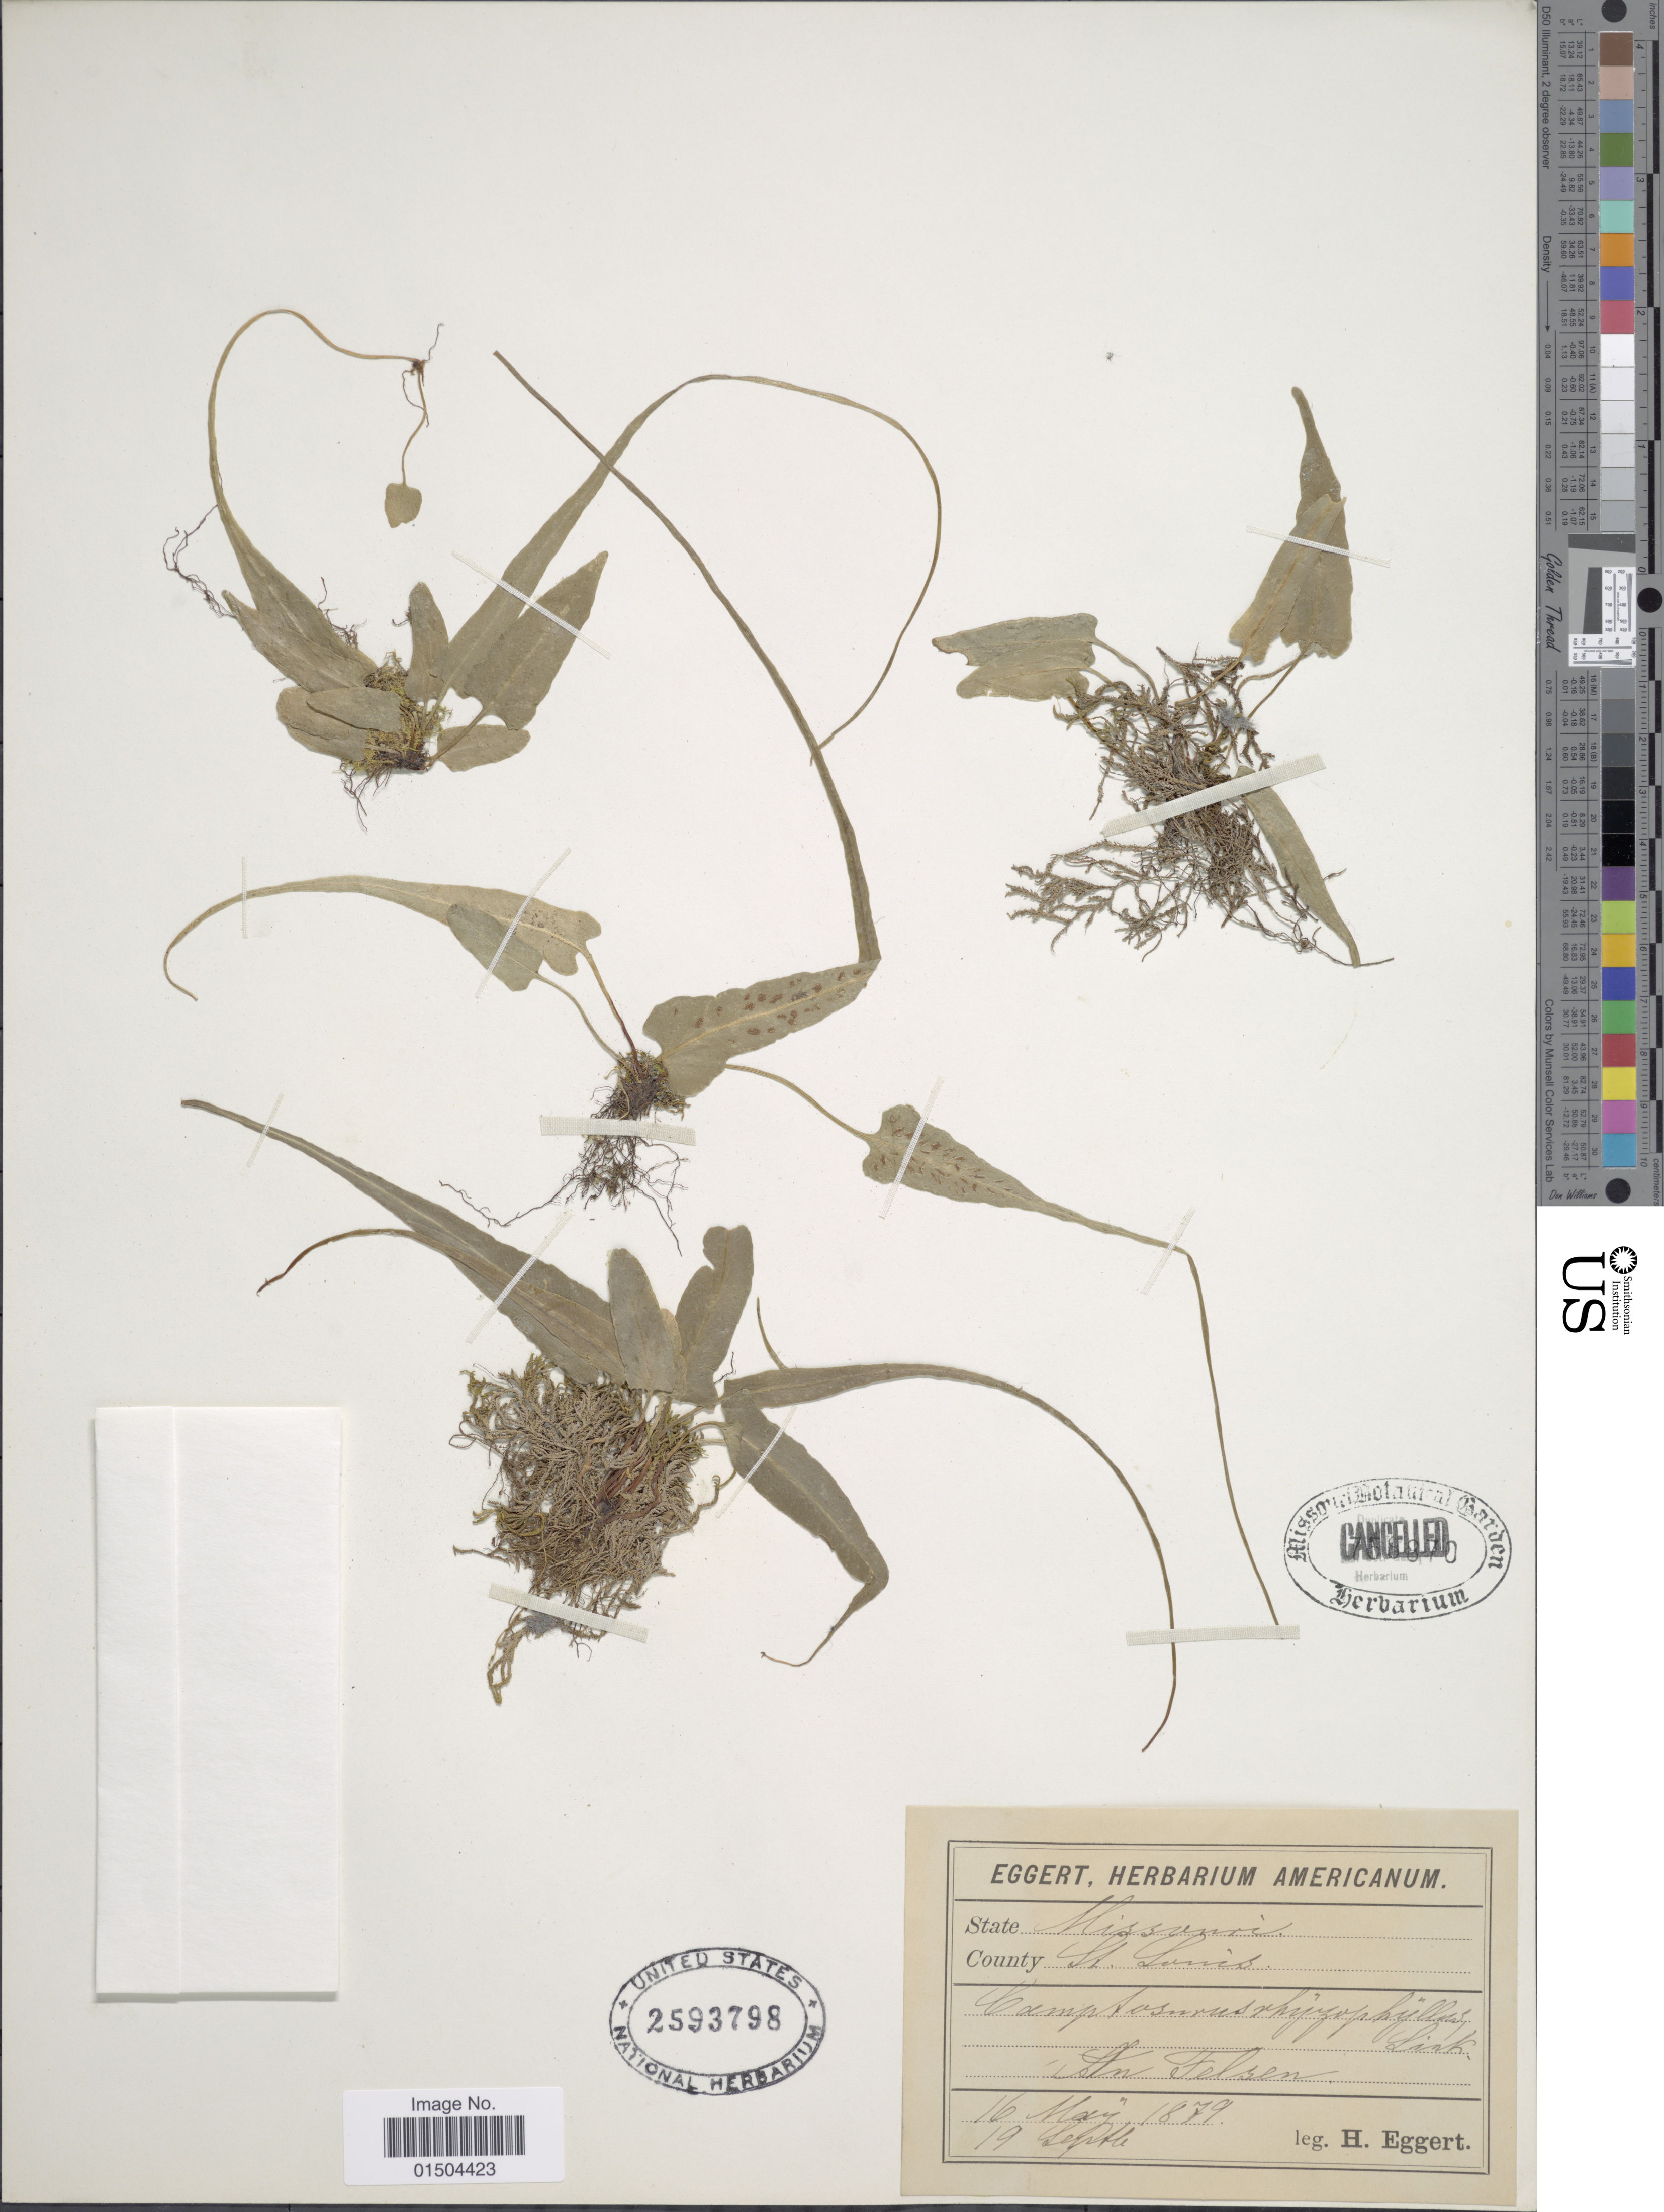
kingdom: Plantae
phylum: Tracheophyta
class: Polypodiopsida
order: Polypodiales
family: Aspleniaceae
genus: Asplenium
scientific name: Asplenium rhizophyllum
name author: L.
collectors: H. Eggert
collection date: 1879-05-16/1879-09-19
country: United States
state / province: Missouri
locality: County St. Louis.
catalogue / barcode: US 2593798